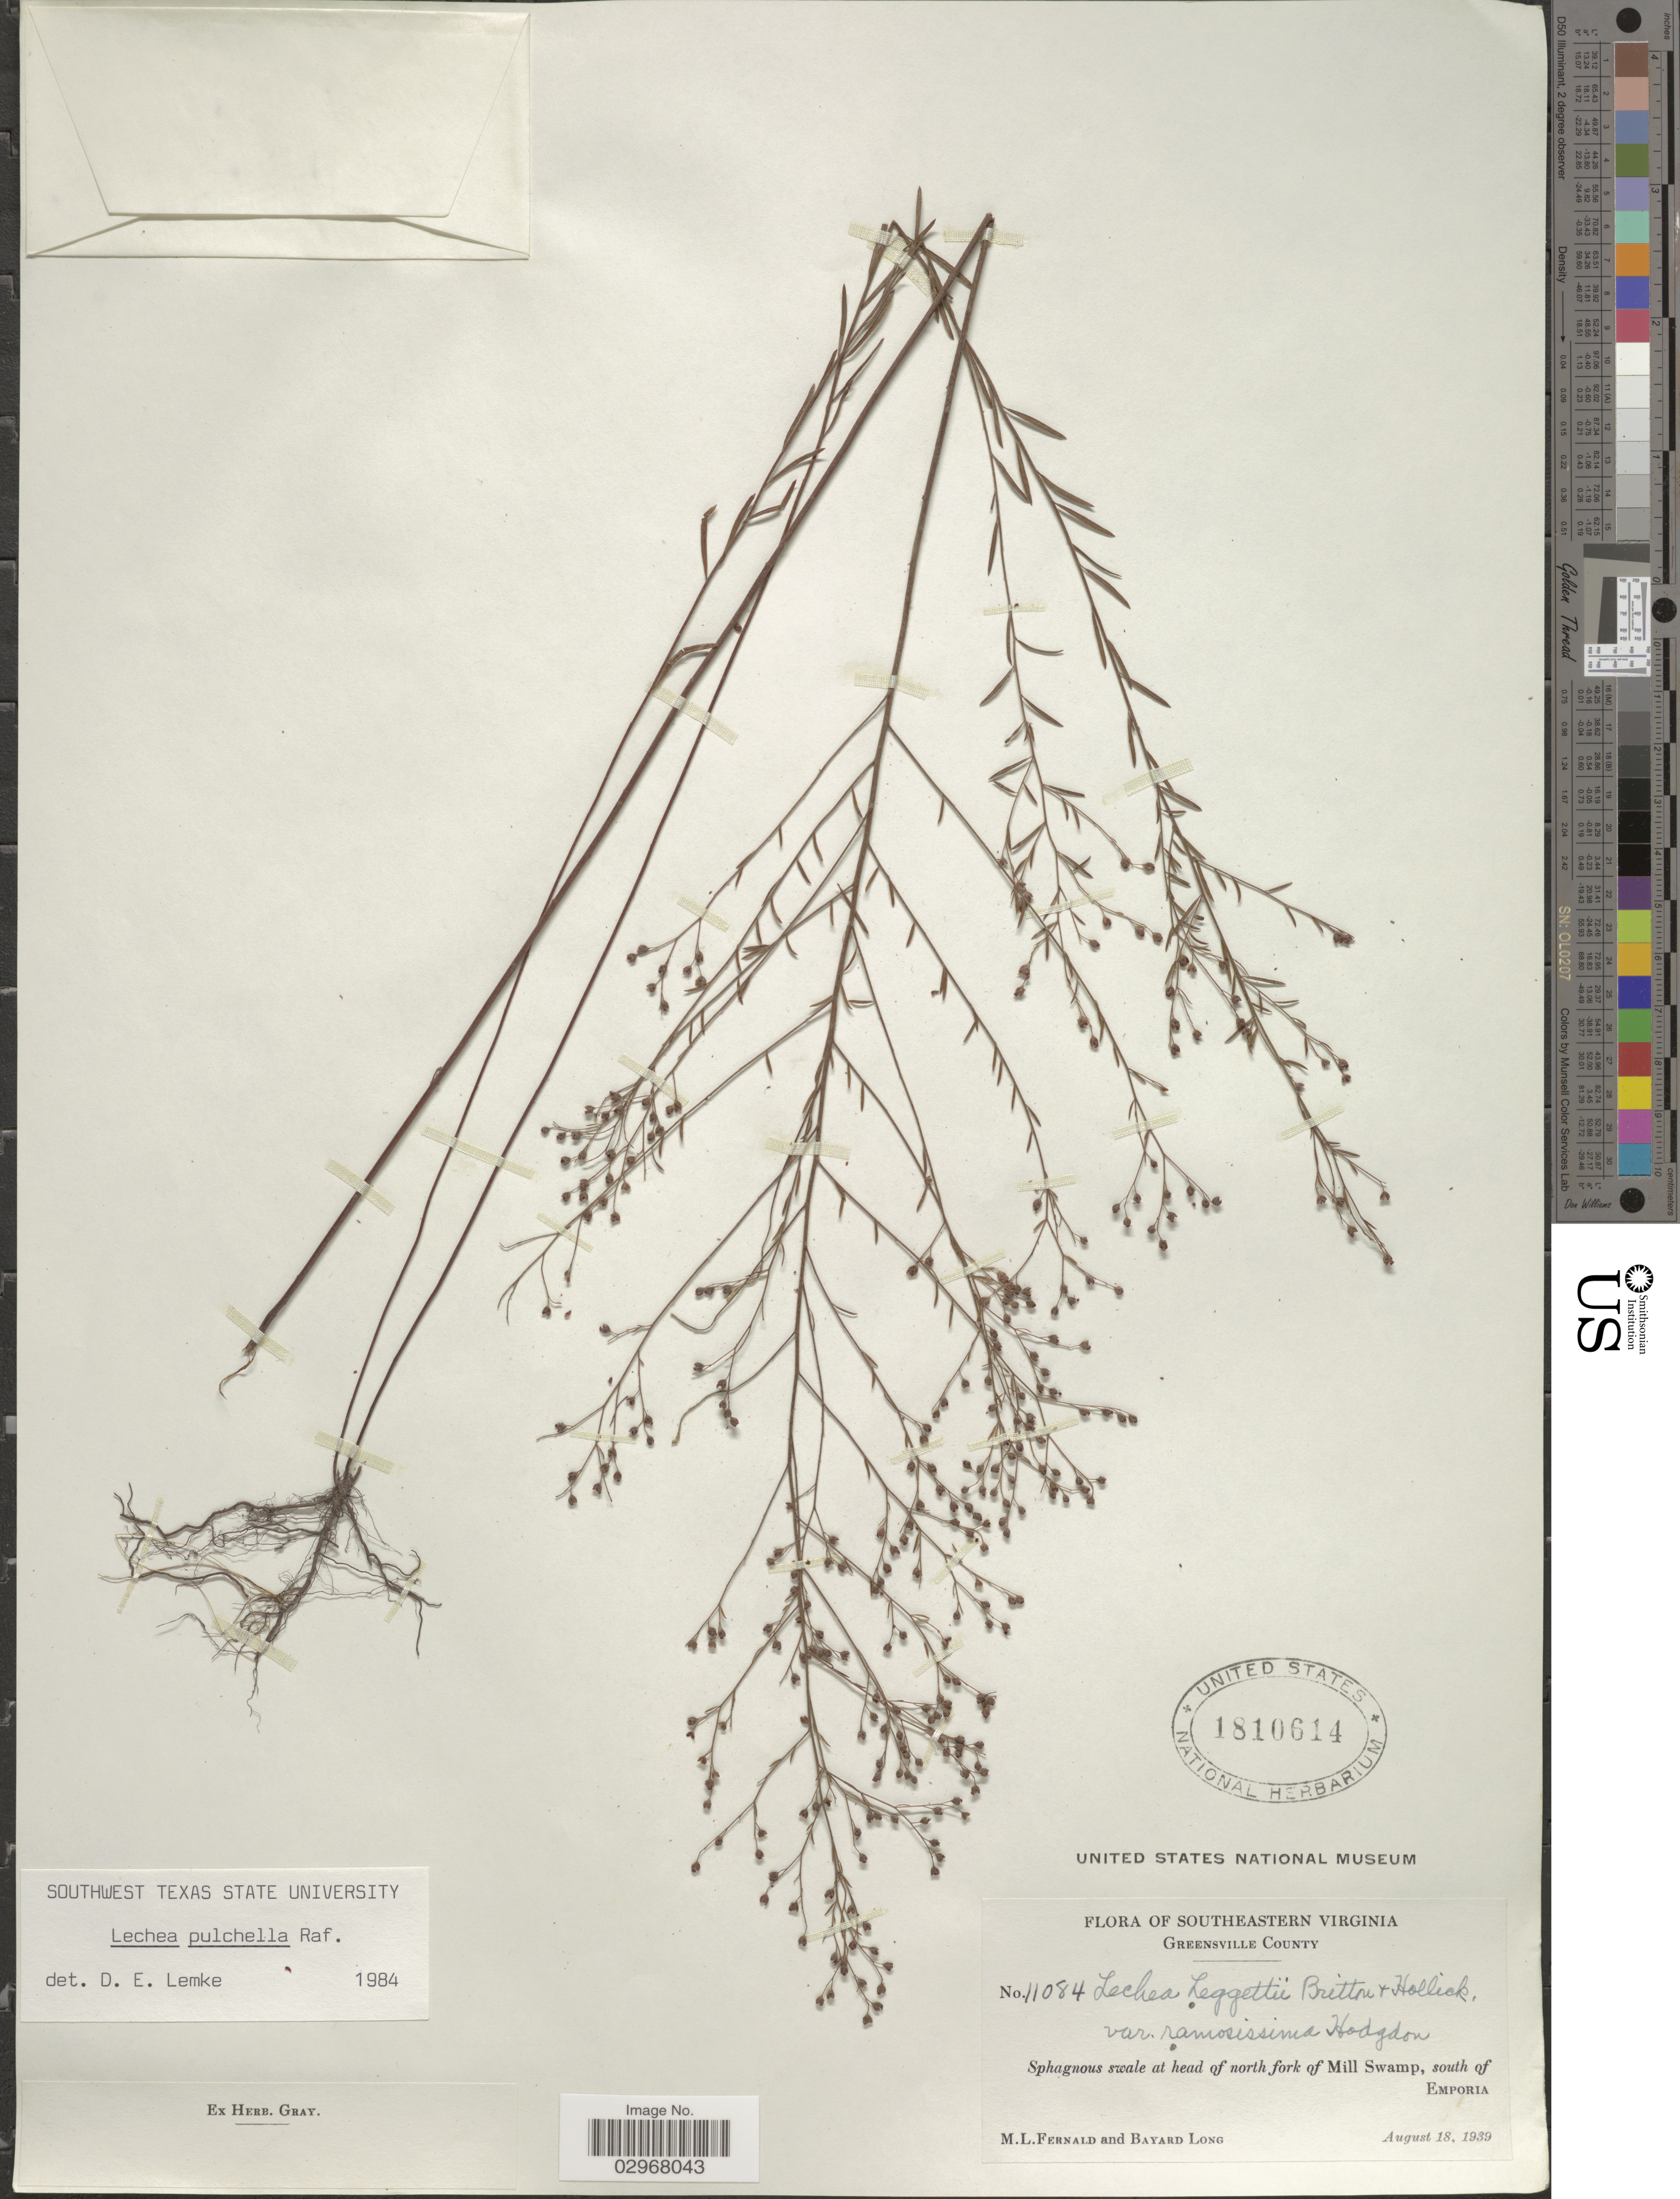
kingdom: Plantae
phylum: Tracheophyta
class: Magnoliopsida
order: Malvales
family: Cistaceae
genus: Lechea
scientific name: Lechea pulchella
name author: Raf.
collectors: M. L. Fernald & B. Long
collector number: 11084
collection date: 1939-08-18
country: United States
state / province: Virginia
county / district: Greensville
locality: Southeastern Virginia. Greensville County. Sphagnous swale at head of north fork of Mill Swamp, south of Emporia.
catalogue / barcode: US 1810614